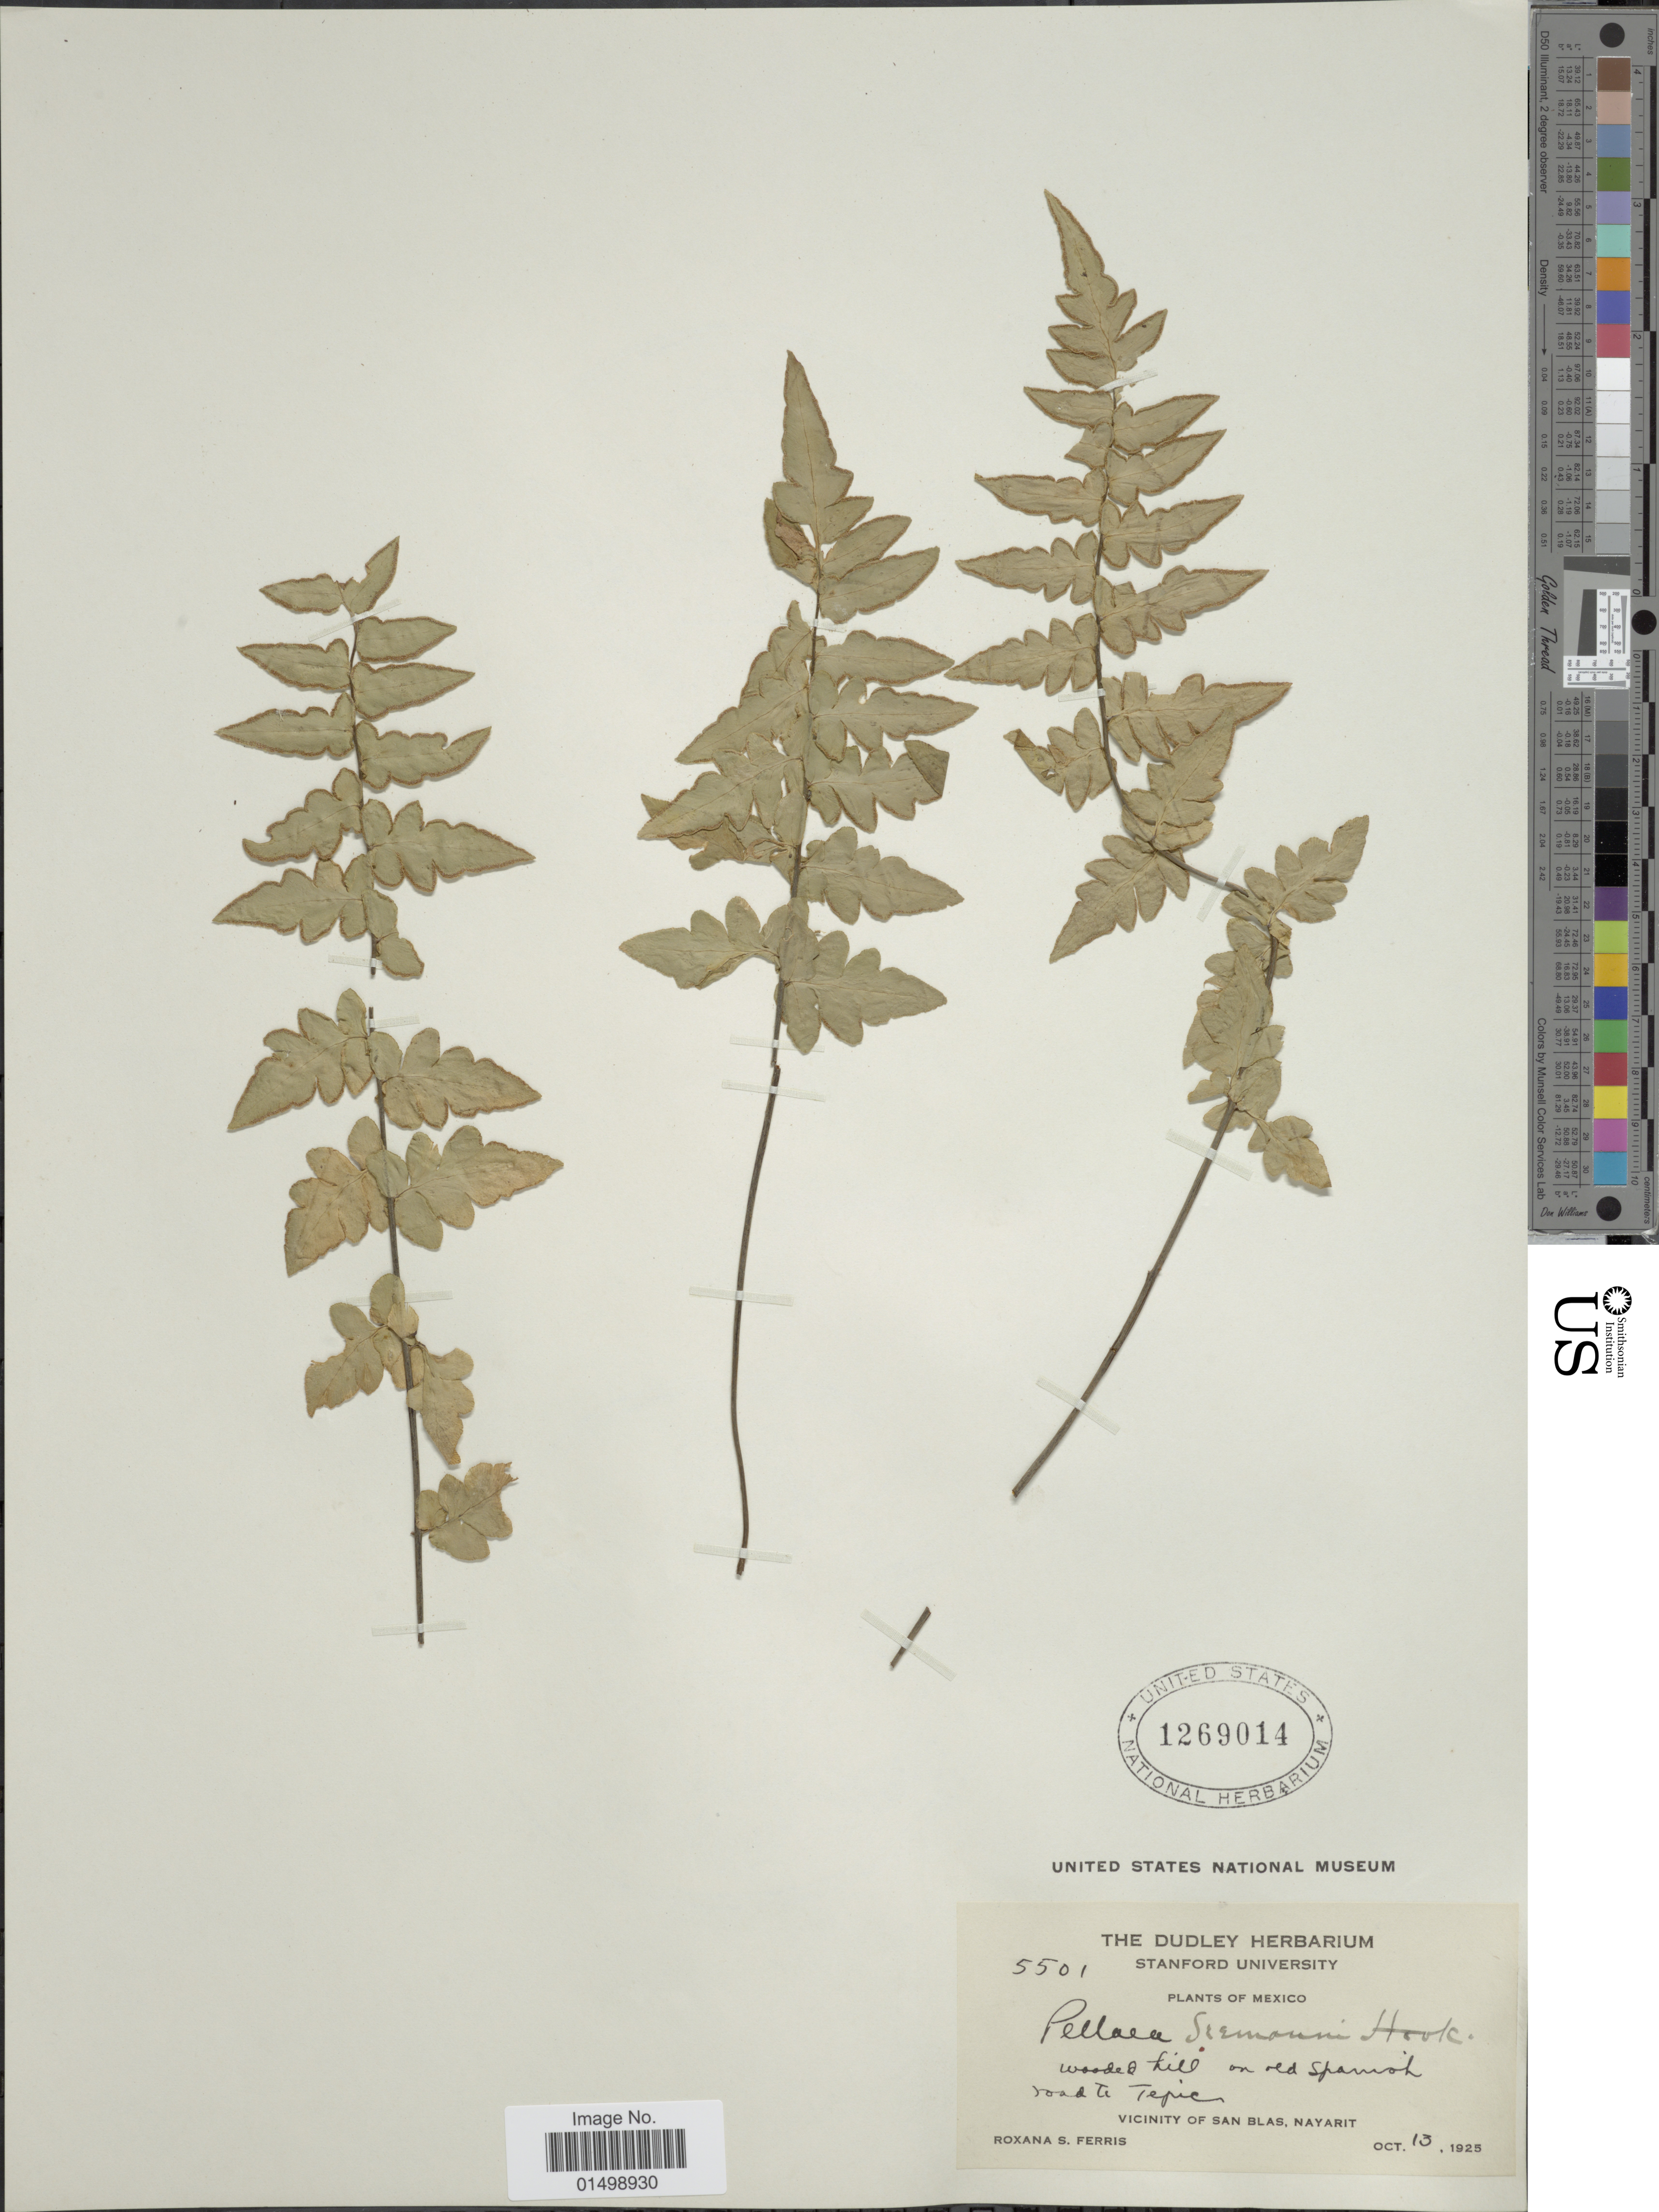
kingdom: Plantae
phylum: Tracheophyta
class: Polypodiopsida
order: Polypodiales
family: Pteridaceae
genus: Cheilanthes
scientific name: Cheilanthes lozanii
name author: (Maxon) R.M. Tryon & A.F. Tryon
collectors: R. S. Ferris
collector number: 5501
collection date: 1925-10-13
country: Mexico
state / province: Nayarit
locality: Wooded hill on old Spanish road to Tepic, Vicinity of San Blas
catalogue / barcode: US 1269014